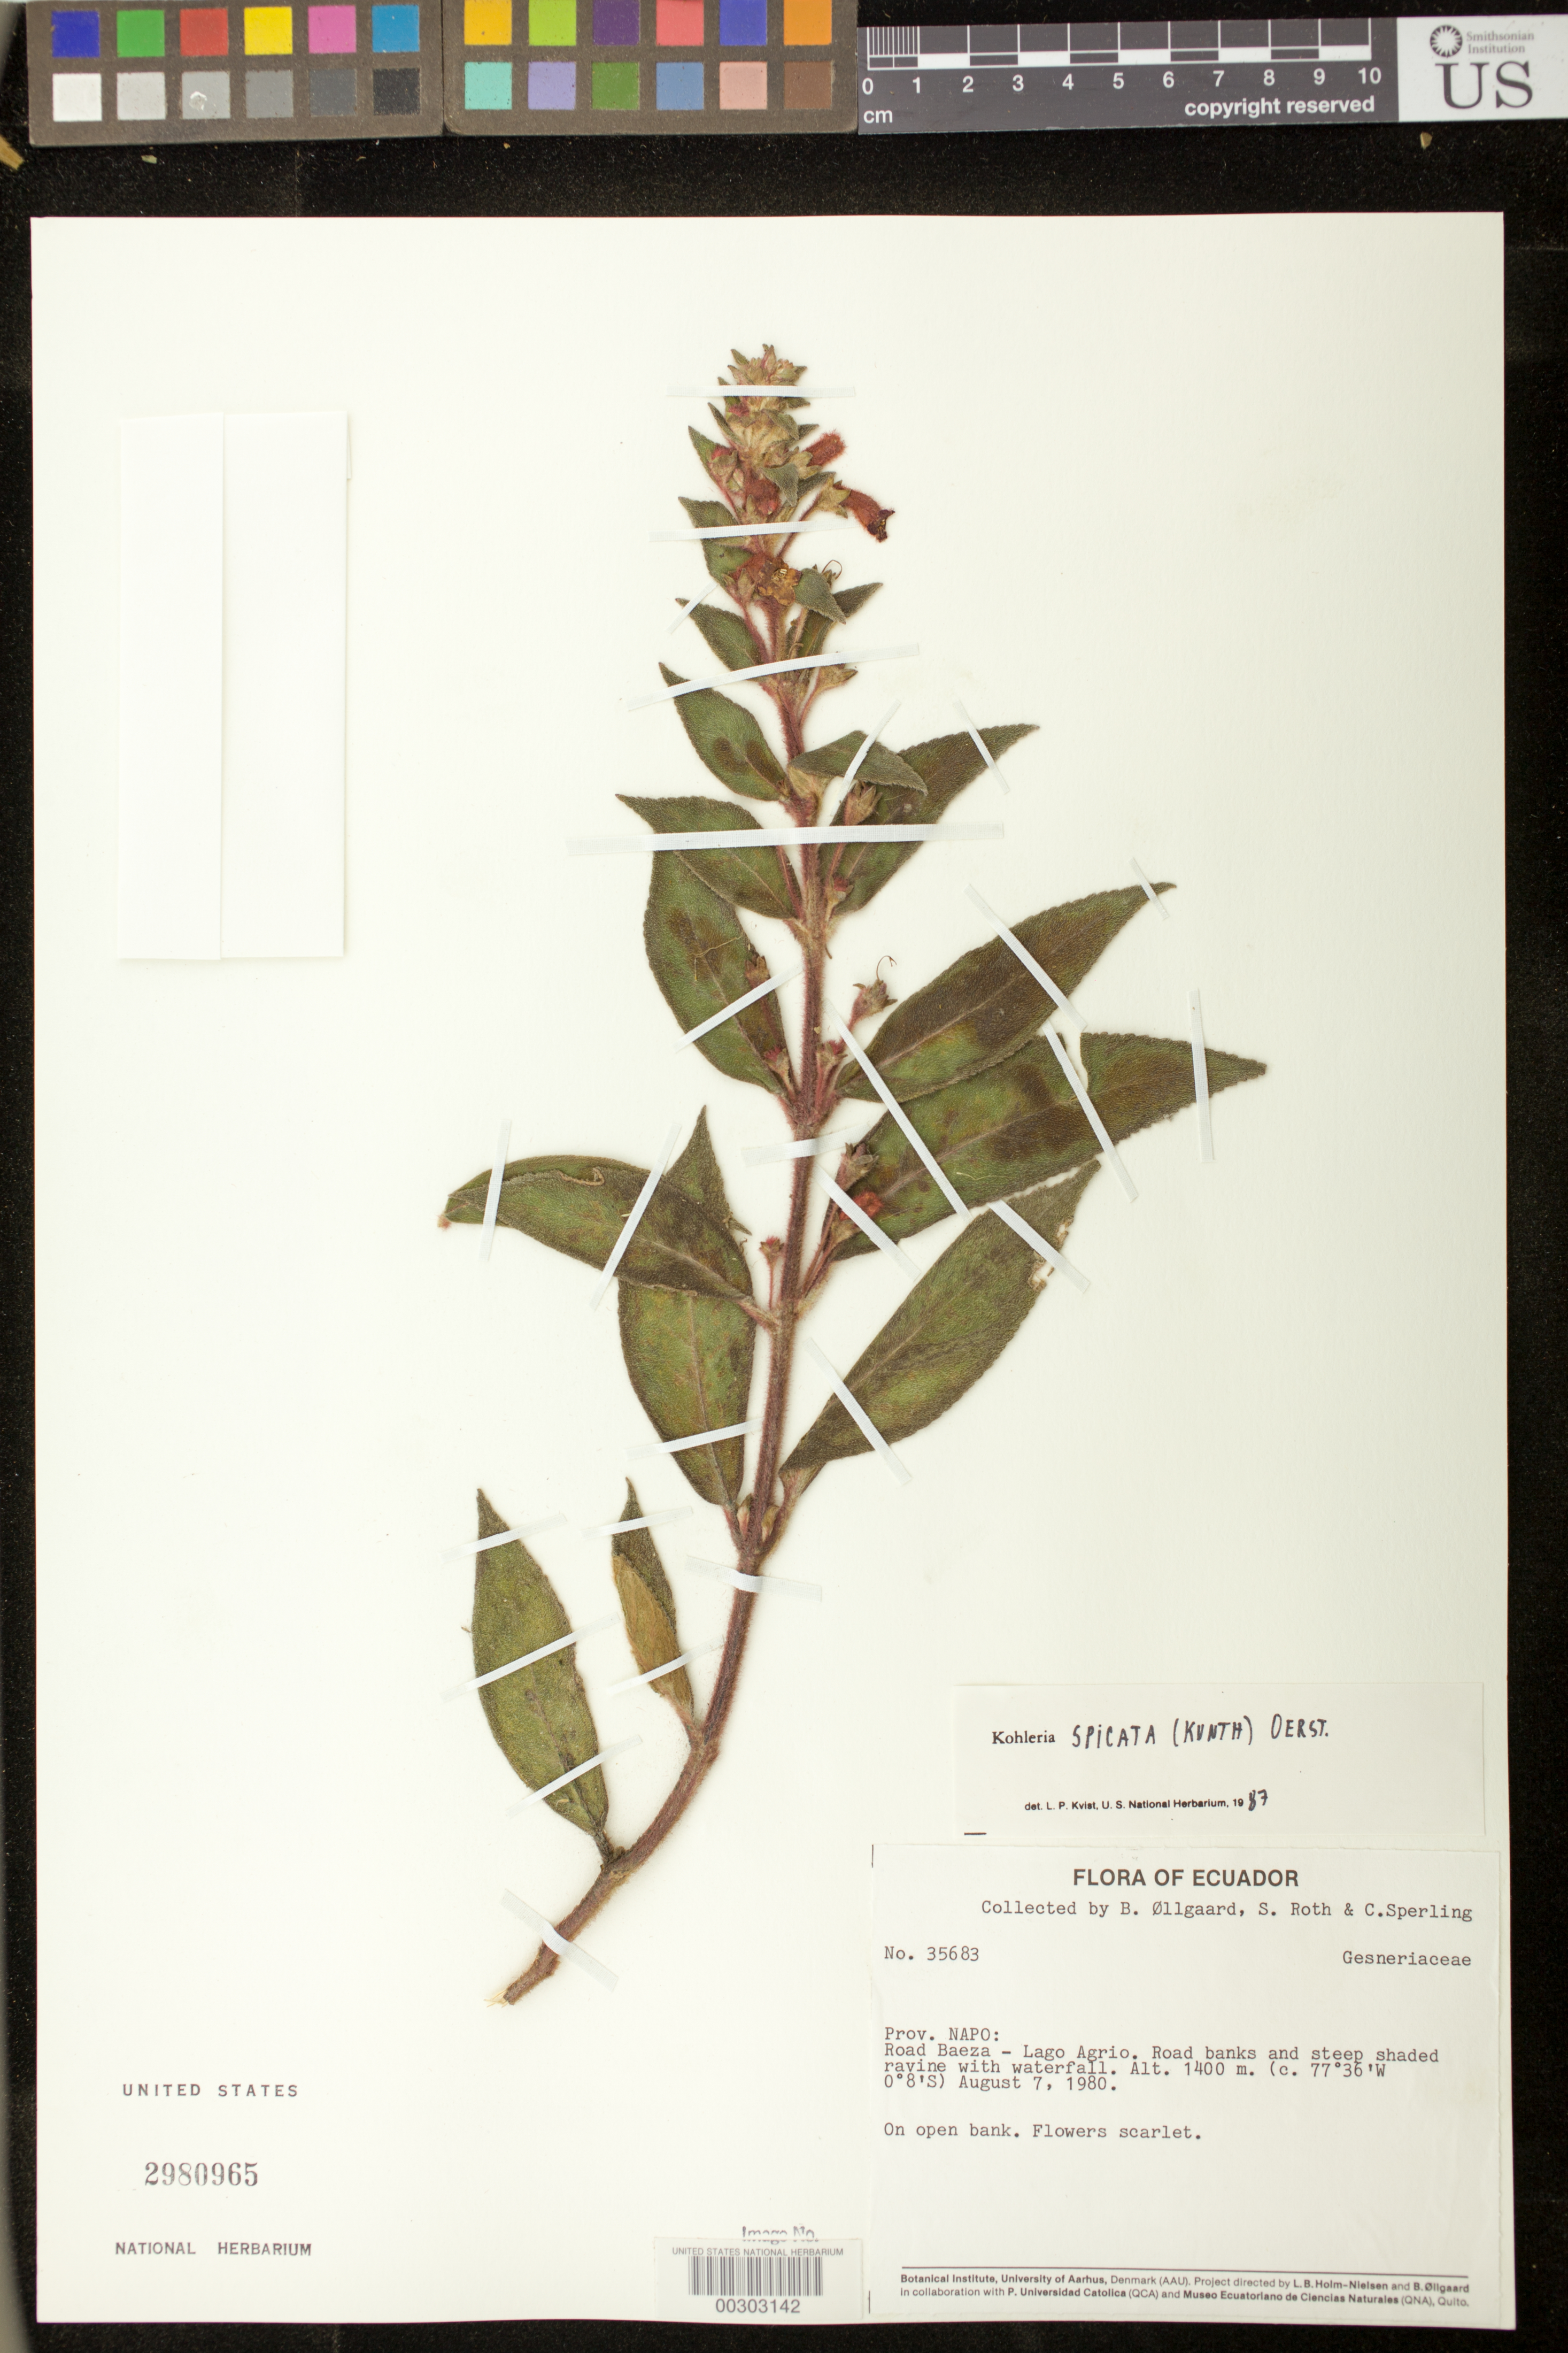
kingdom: Plantae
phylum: Tracheophyta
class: Magnoliopsida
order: Lamiales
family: Gesneriaceae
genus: Kohleria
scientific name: Kohleria spicata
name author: (Kunth) Oerst.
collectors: B. Øllgaard, S. Roth & C. Sperling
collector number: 35683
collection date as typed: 07 Aug 1980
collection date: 1980-08-07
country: Ecuador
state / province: Napo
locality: Road Baeza - Lago Agrio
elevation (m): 1400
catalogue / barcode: US 2980965